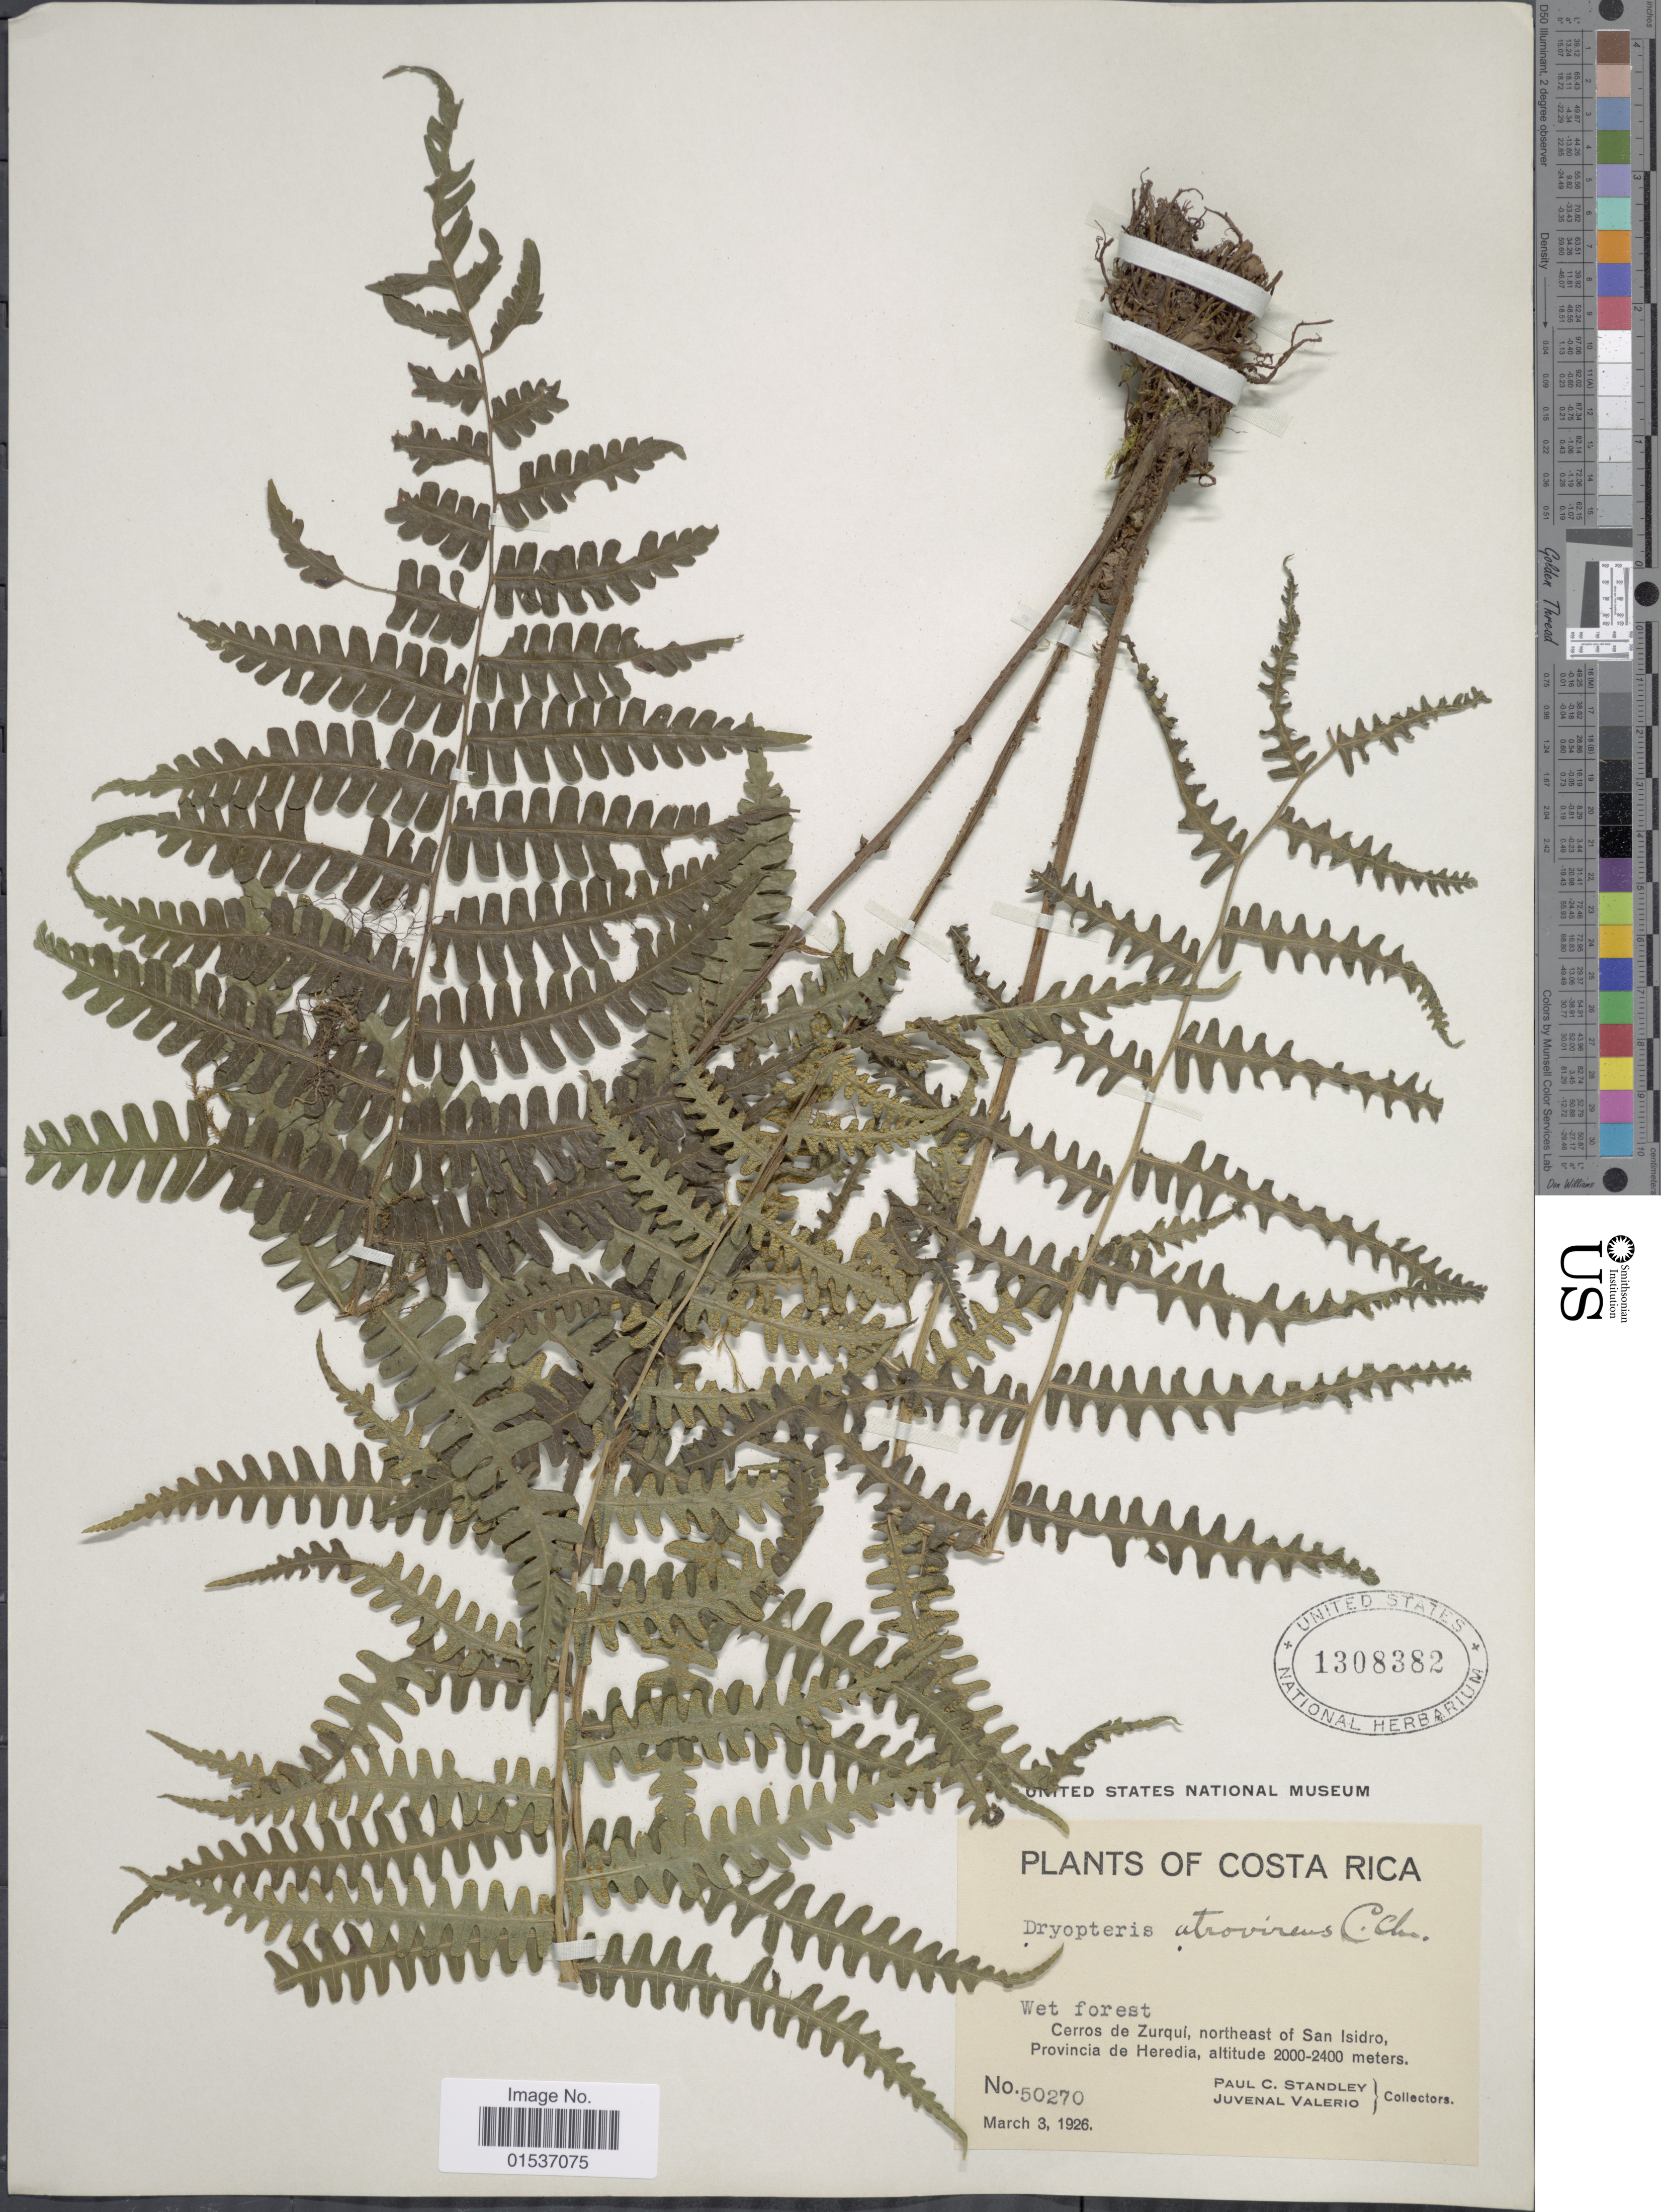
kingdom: Plantae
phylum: Tracheophyta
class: Polypodiopsida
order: Polypodiales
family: Thelypteridaceae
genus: Thelypteris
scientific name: Thelypteris atrovirens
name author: (C. Chr.) C.F. Reed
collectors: P. C. Standley & J. Valerio R.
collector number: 50270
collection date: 1926-03-03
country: Costa Rica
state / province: Heredia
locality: Costa Rica. Cerros de Zurqui, northeast of San Isidro, Provincia de Heredia.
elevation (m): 2000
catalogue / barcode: US 1308382